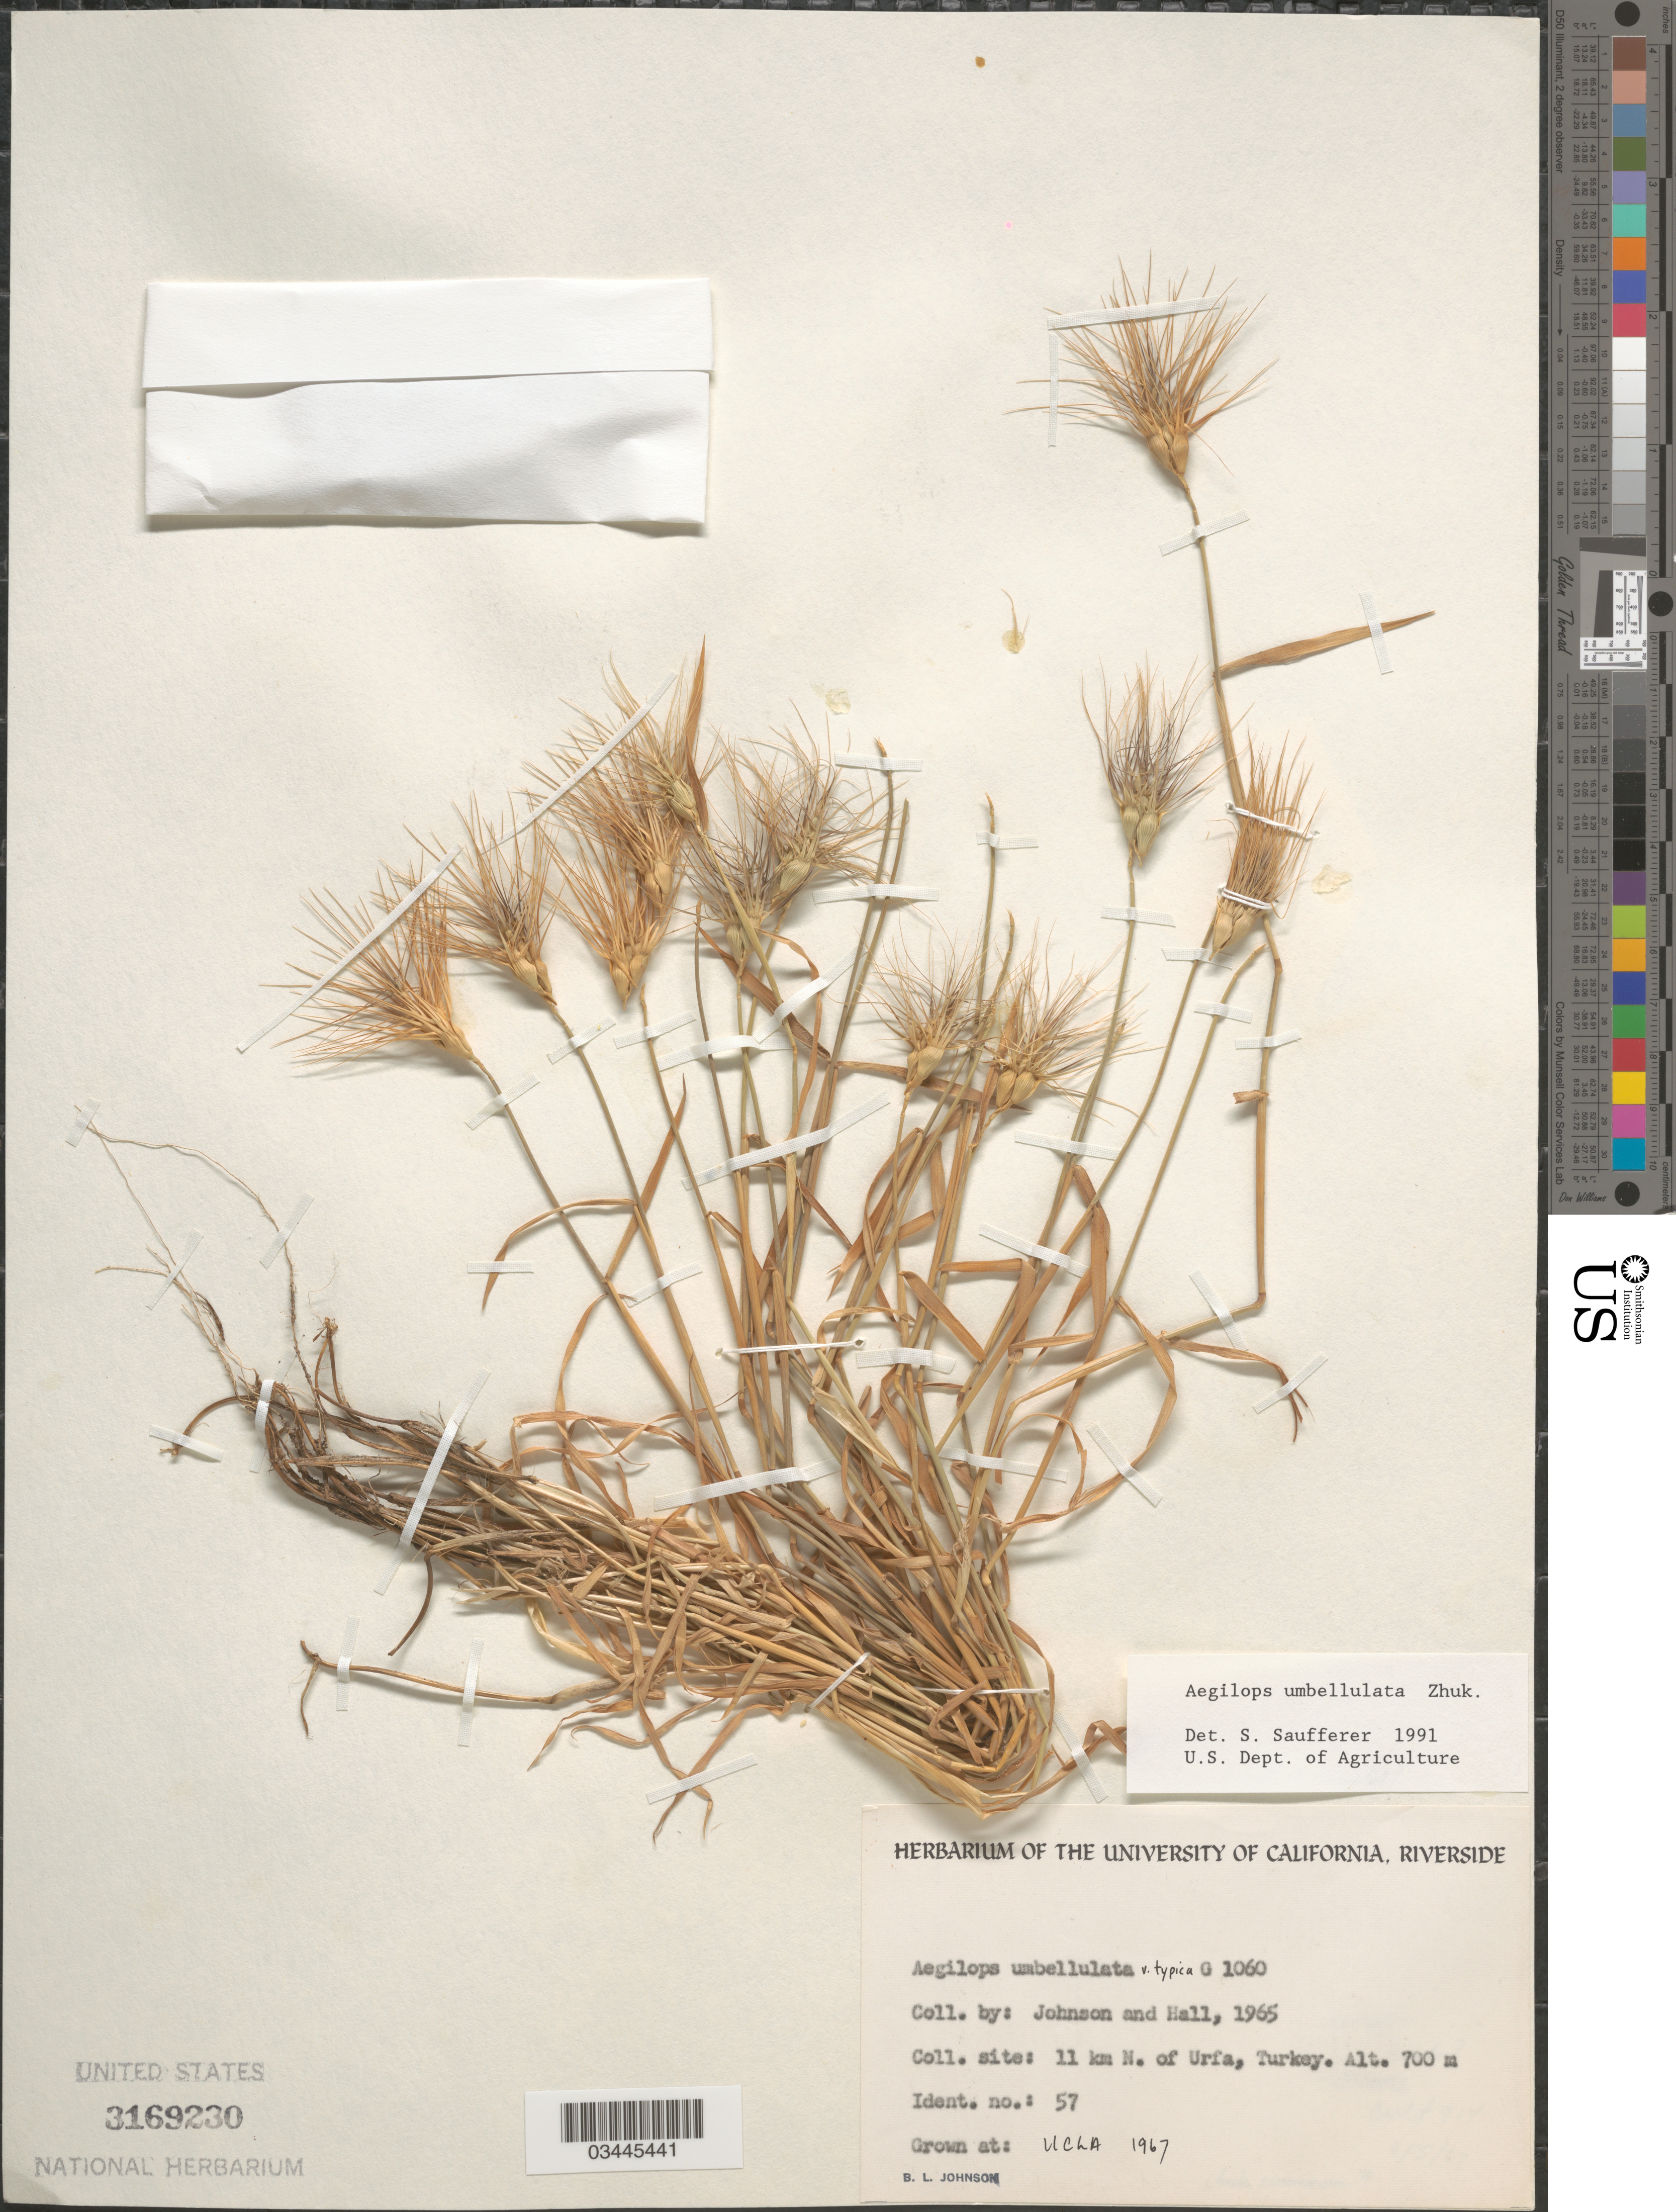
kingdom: Plantae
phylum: Tracheophyta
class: Liliopsida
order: Poales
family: Poaceae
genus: Aegilops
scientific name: Aegilops umbellulata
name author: Zhuk.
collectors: B. Johnson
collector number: G1060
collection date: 1967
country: United States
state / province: California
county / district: Los Angeles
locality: UCLA.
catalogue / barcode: US 3169230